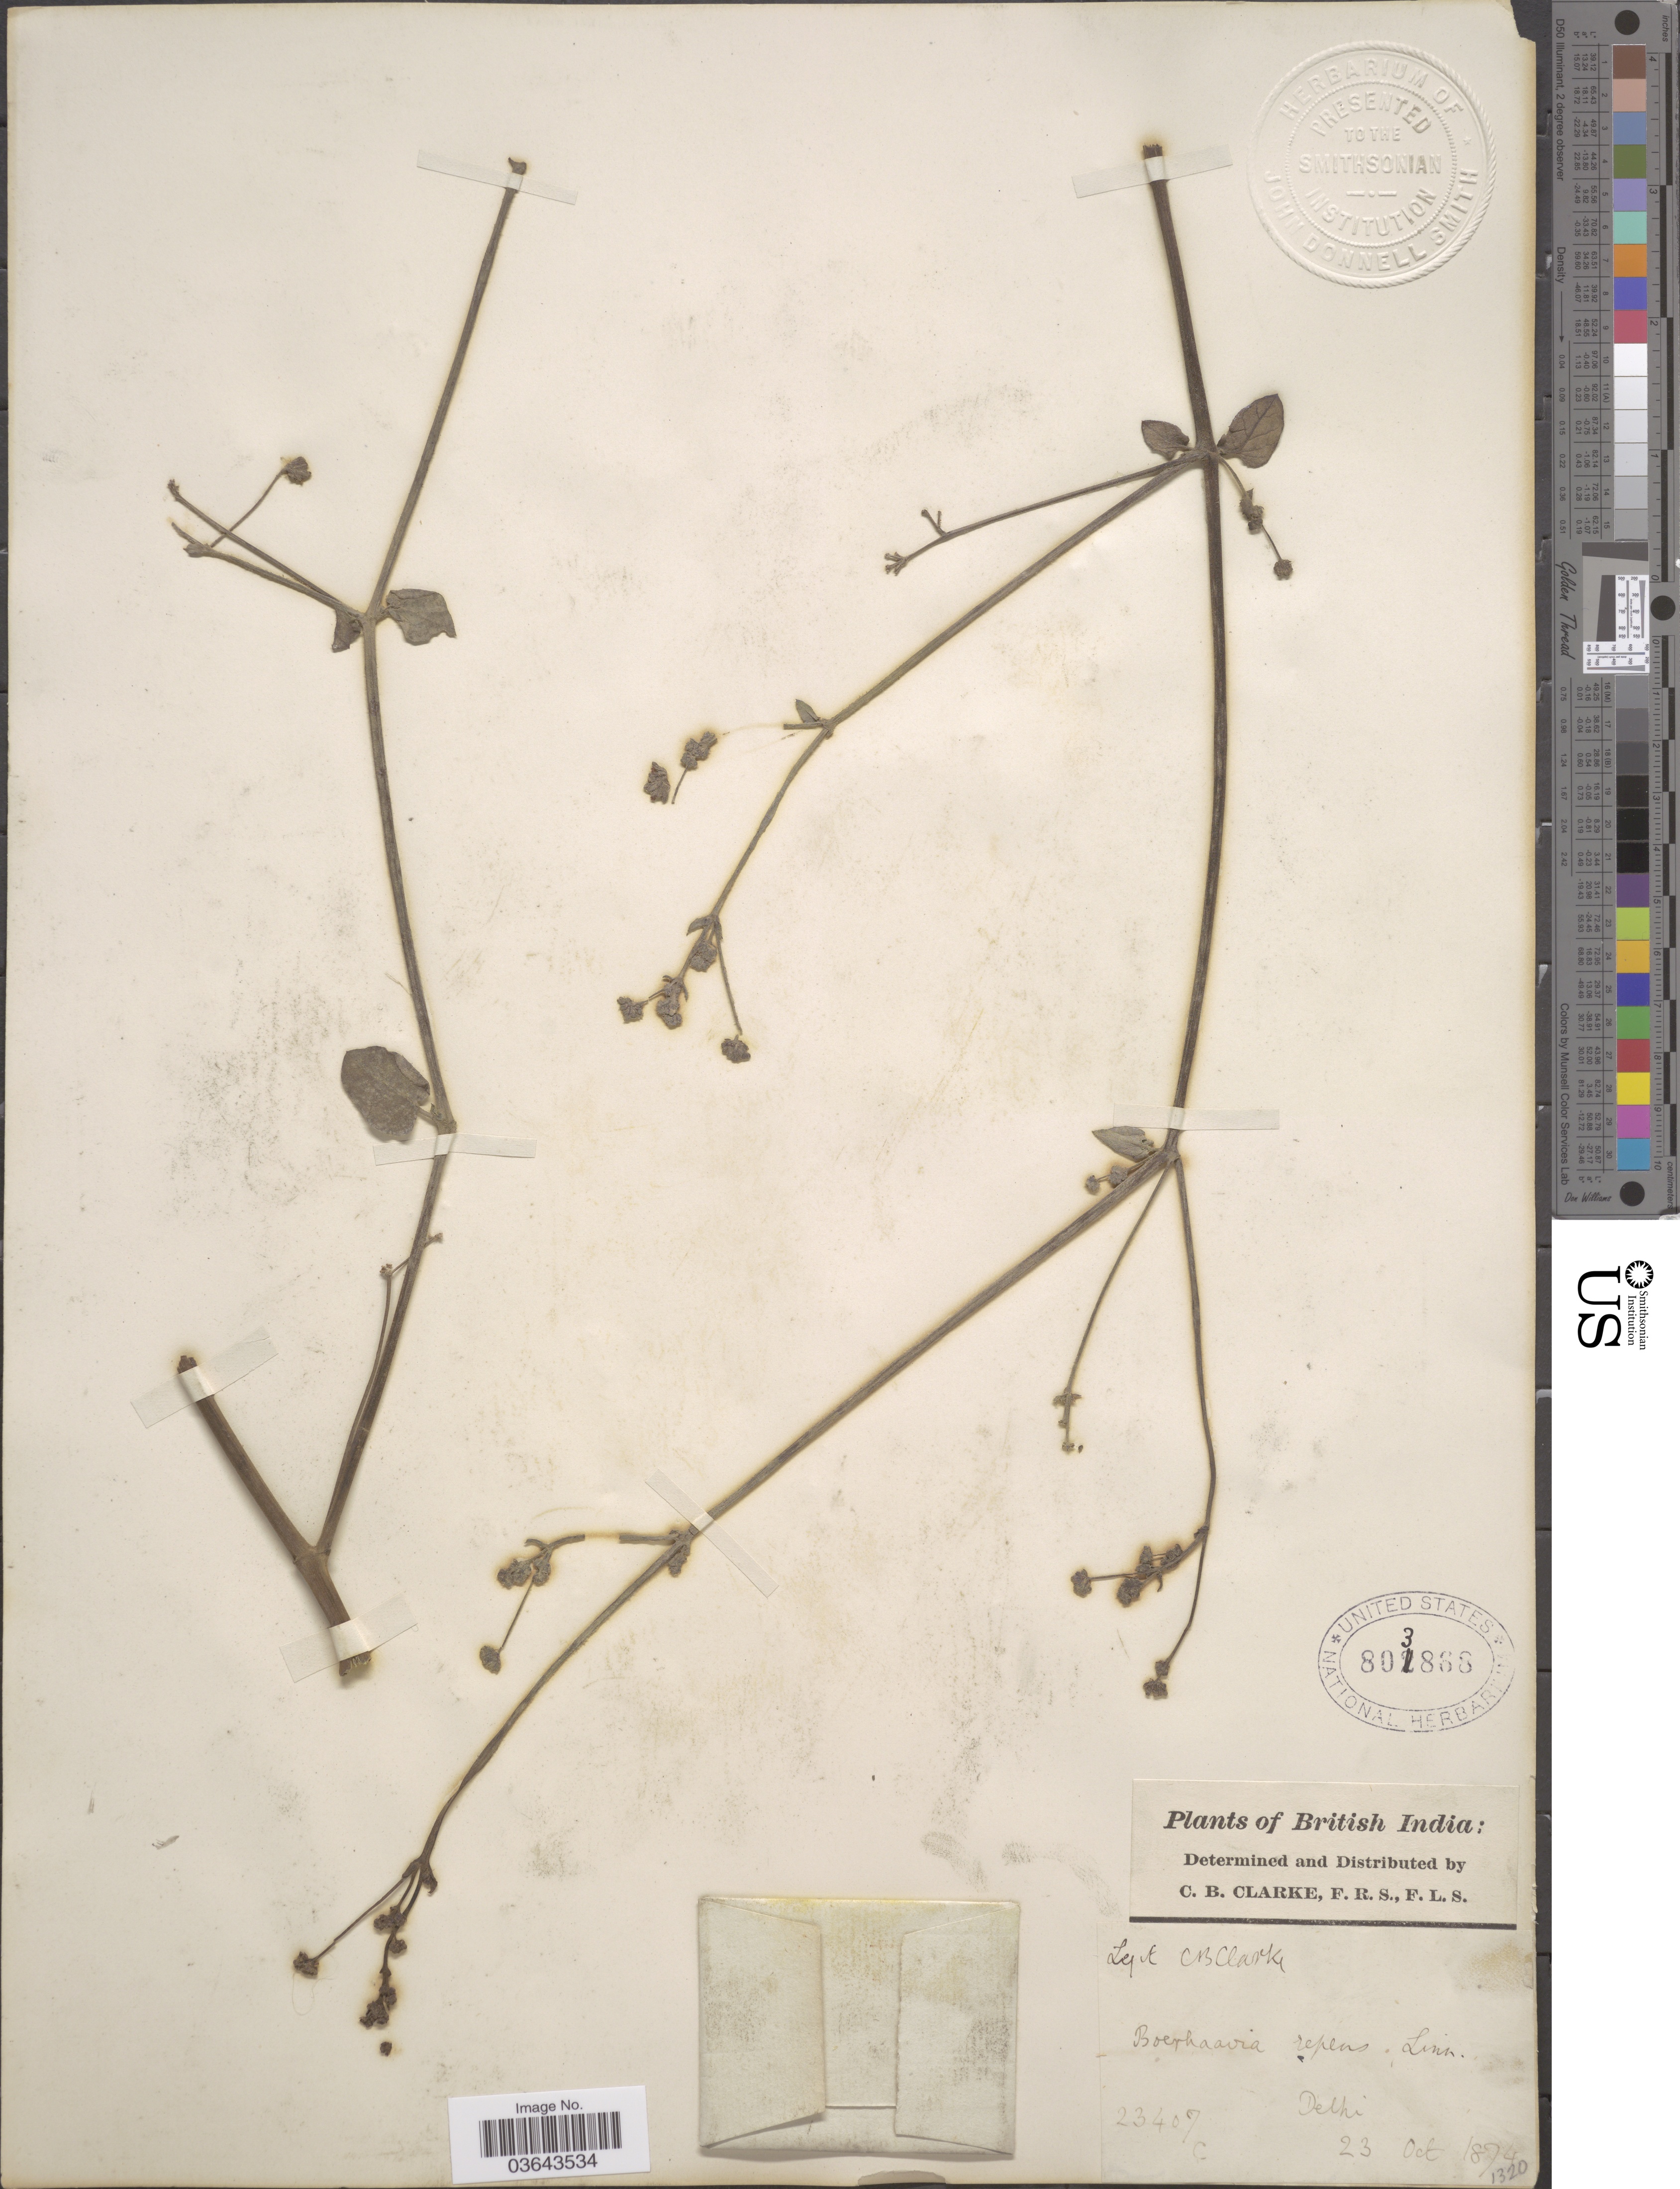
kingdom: Plantae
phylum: Tracheophyta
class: Magnoliopsida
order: Caryophyllales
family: Nyctaginaceae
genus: Boerhavia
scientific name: Boerhavia repens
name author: L.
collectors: C. B. Clarke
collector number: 23407C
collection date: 1874-10-23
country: India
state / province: Delhi, Capital Territory of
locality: British India.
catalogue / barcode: US 803868